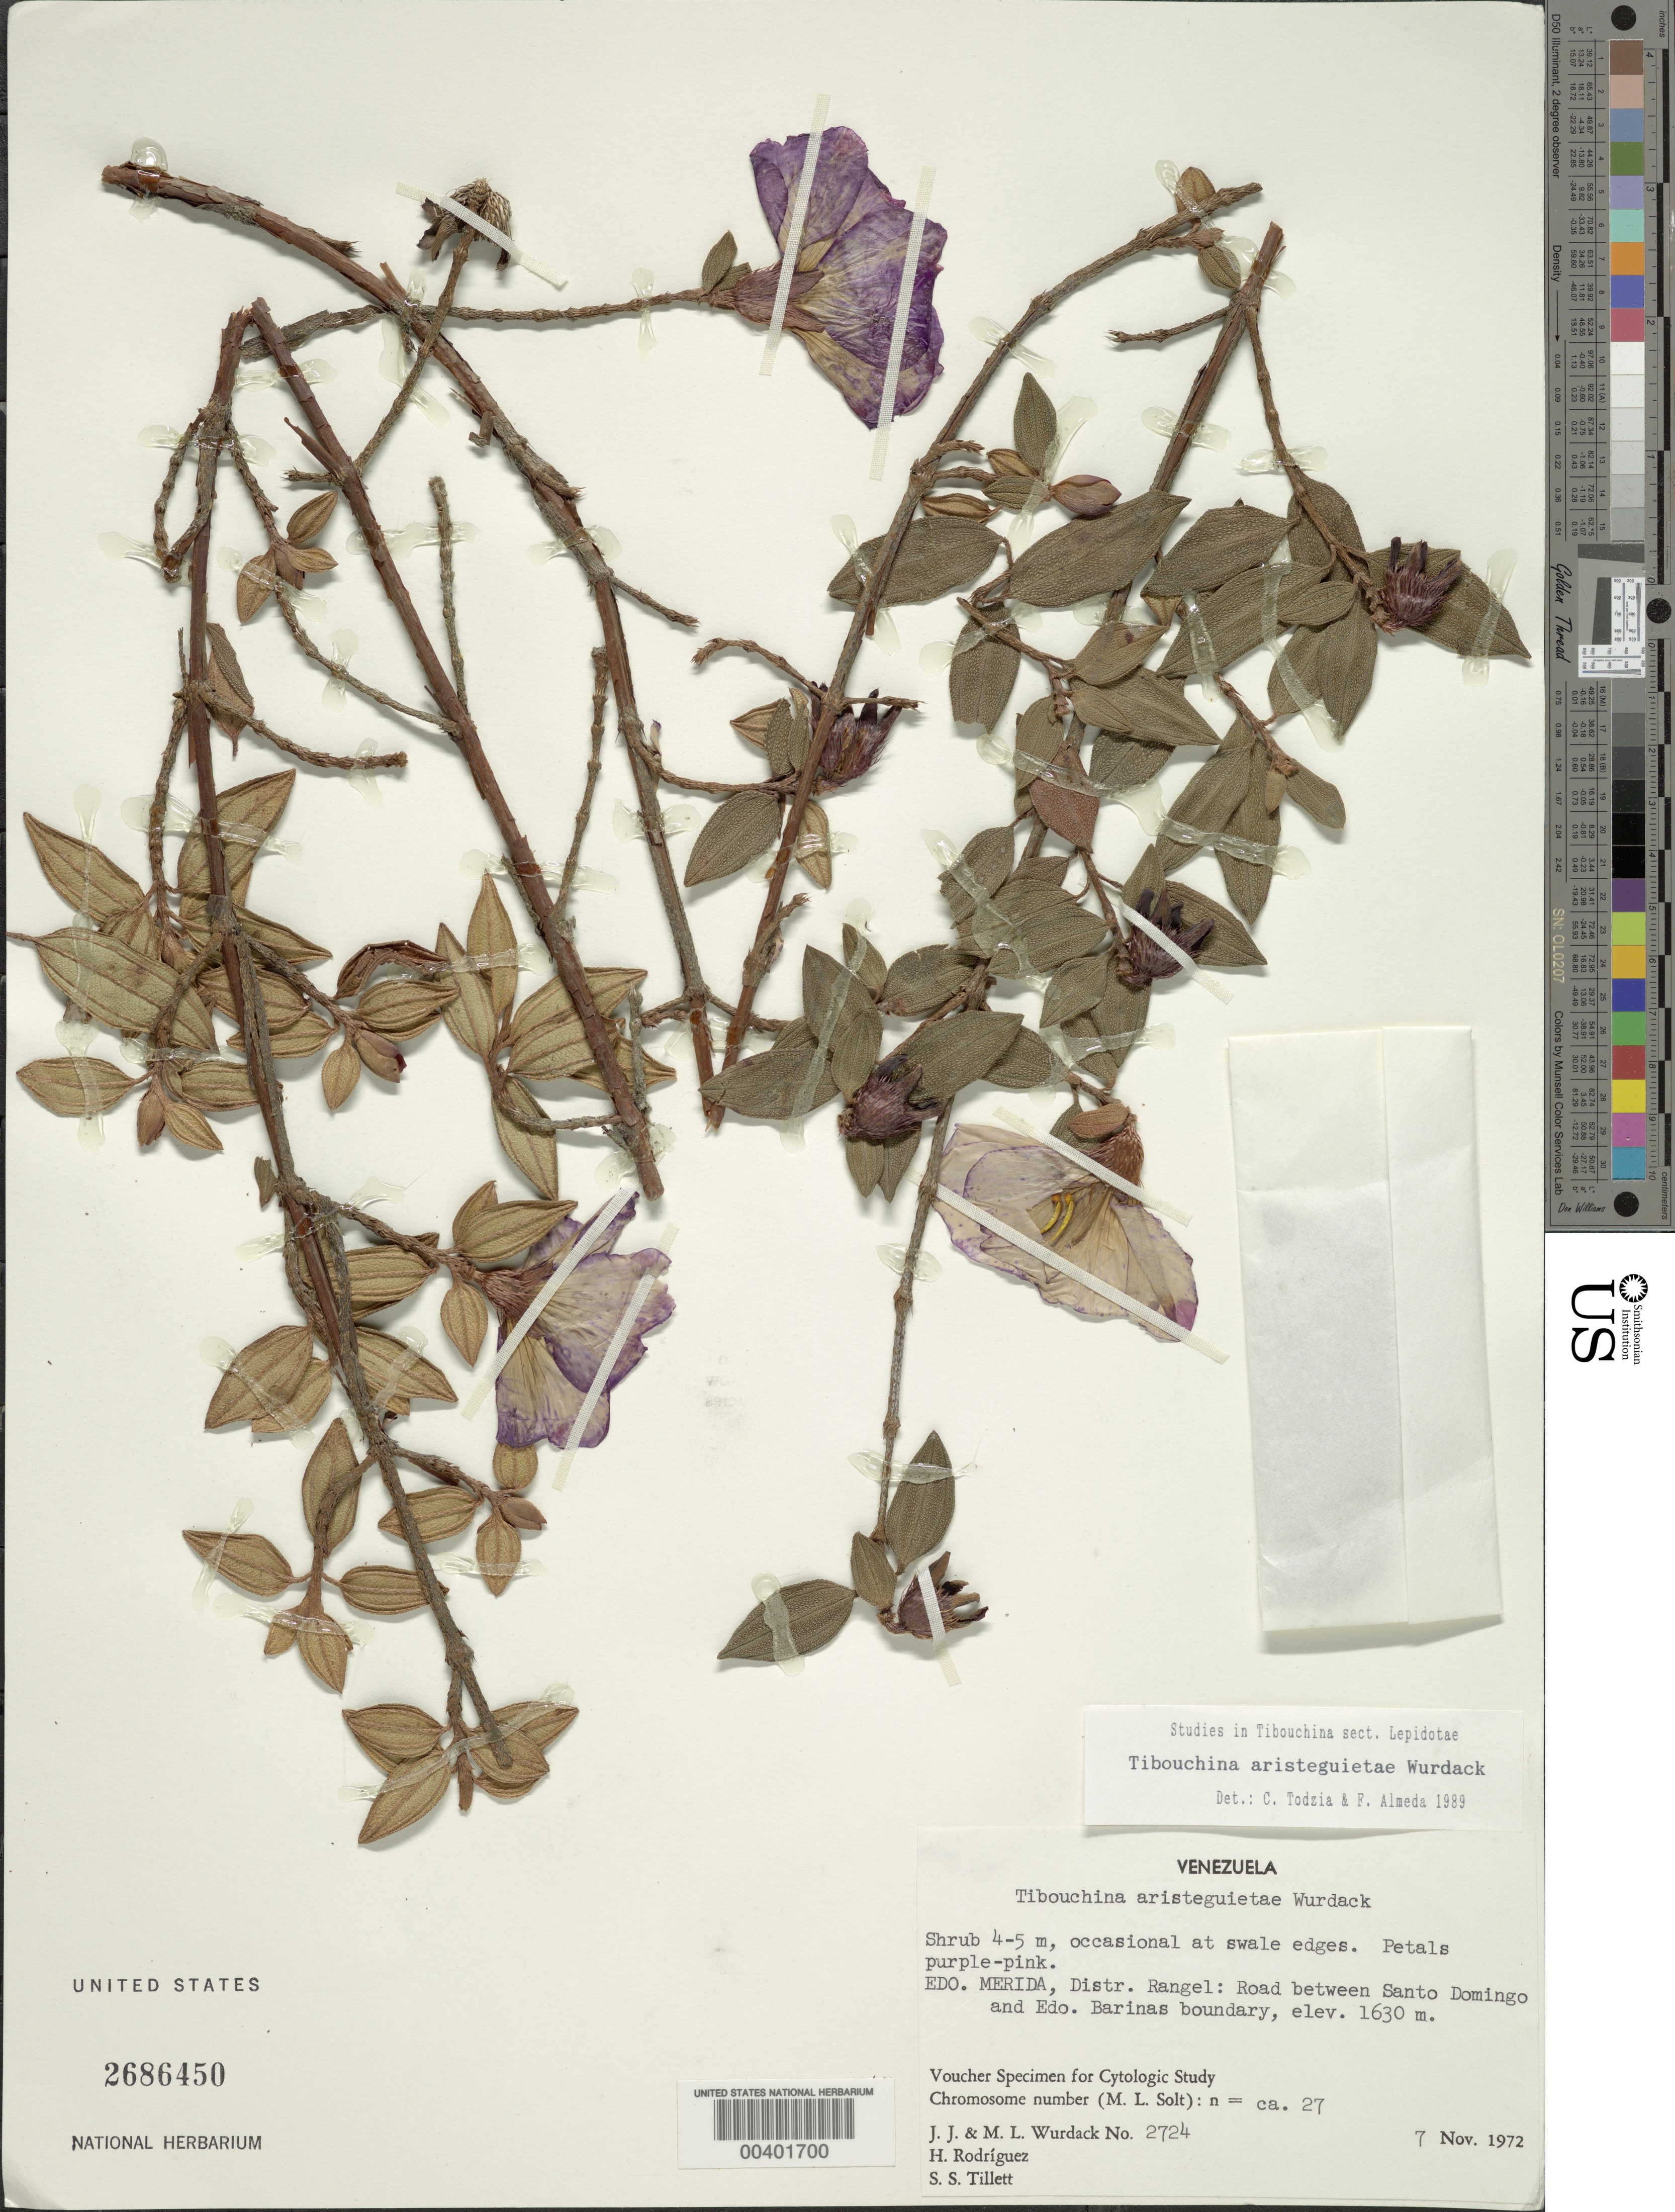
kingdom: Plantae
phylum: Tracheophyta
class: Magnoliopsida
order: Myrtales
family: Melastomataceae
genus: Andesanthus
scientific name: Andesanthus aristeguietae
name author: (Wurdack) P.J.F. Guim. & Michelang.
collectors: J. J. Wurdack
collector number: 2724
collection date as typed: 07 Nov 1972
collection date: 1972-11-07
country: Venezuela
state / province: Mérida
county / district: Rangel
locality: Road between Santo Domingo and Edo. Barinas boundary. Santo Domingo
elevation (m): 1630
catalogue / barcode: US 2686450